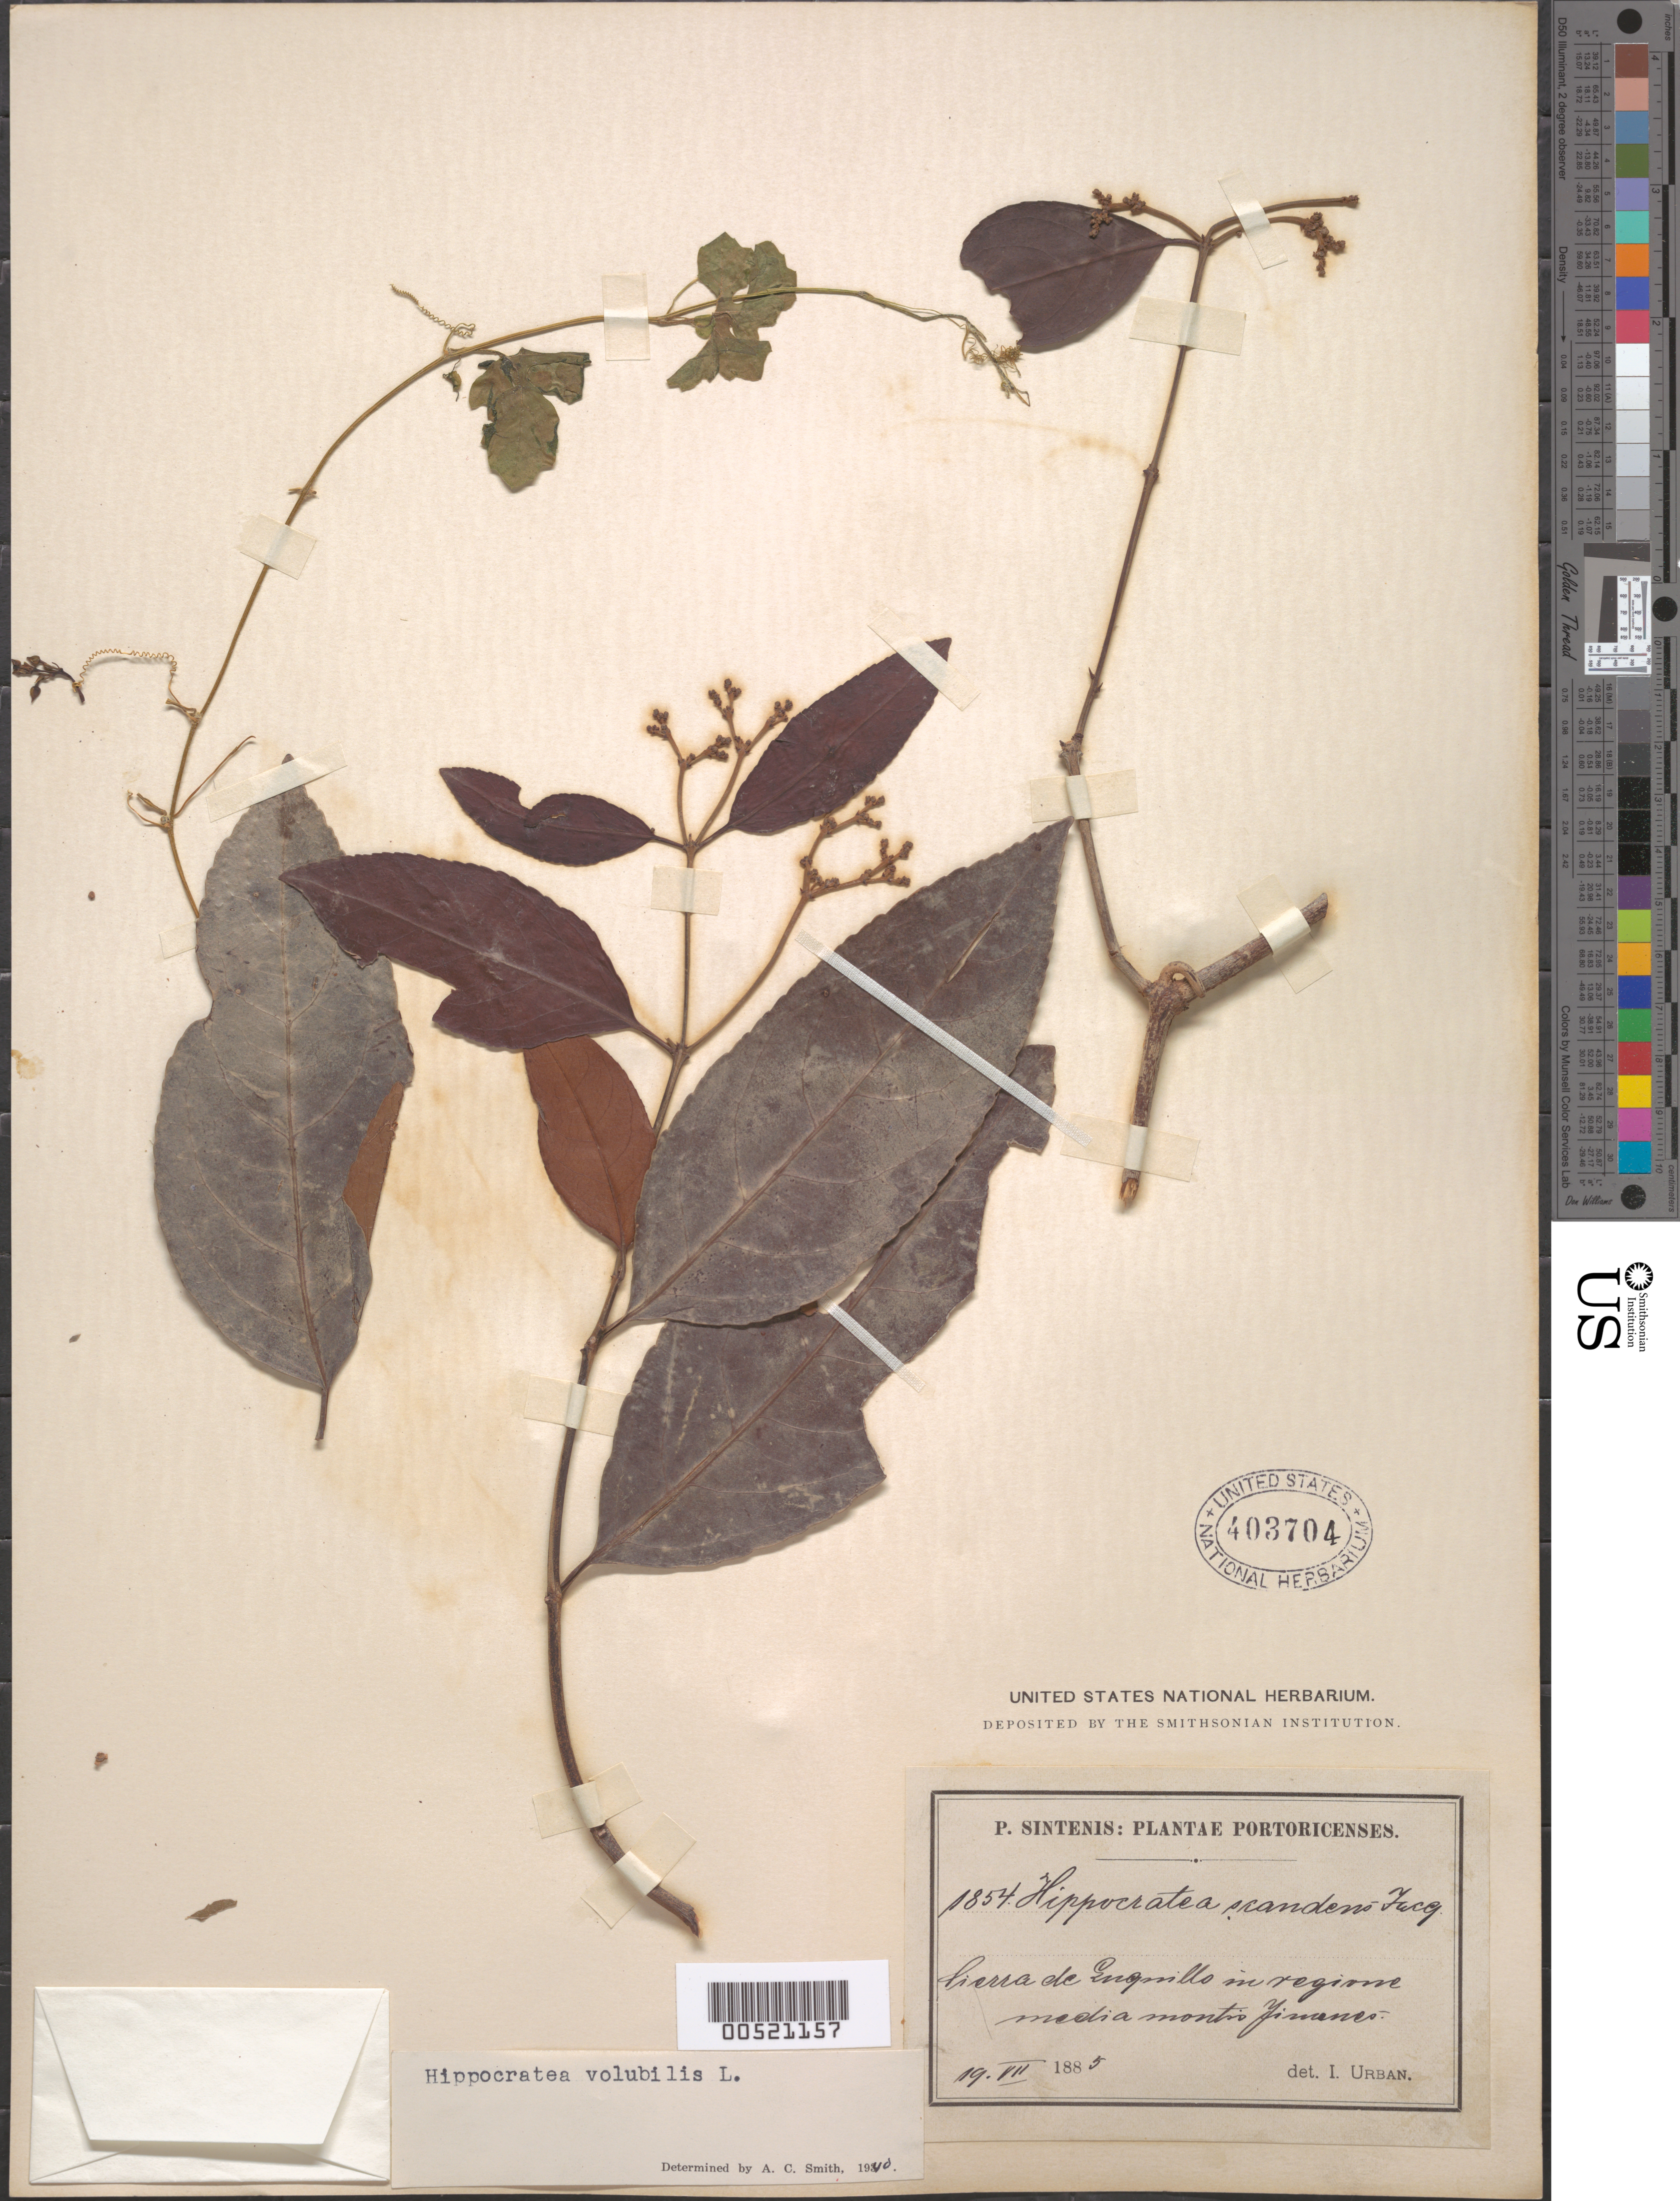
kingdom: Plantae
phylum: Tracheophyta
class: Magnoliopsida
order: Celastrales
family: Celastraceae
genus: Hippocratea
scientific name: Hippocratea volubilis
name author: L.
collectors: P. Sintenis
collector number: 1854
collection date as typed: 24 Jul 1885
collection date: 1885-07-24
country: Puerto Rico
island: Greater Antilles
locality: Sierra de Luquillo. In regione media montis Jimenes.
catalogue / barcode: US 403704